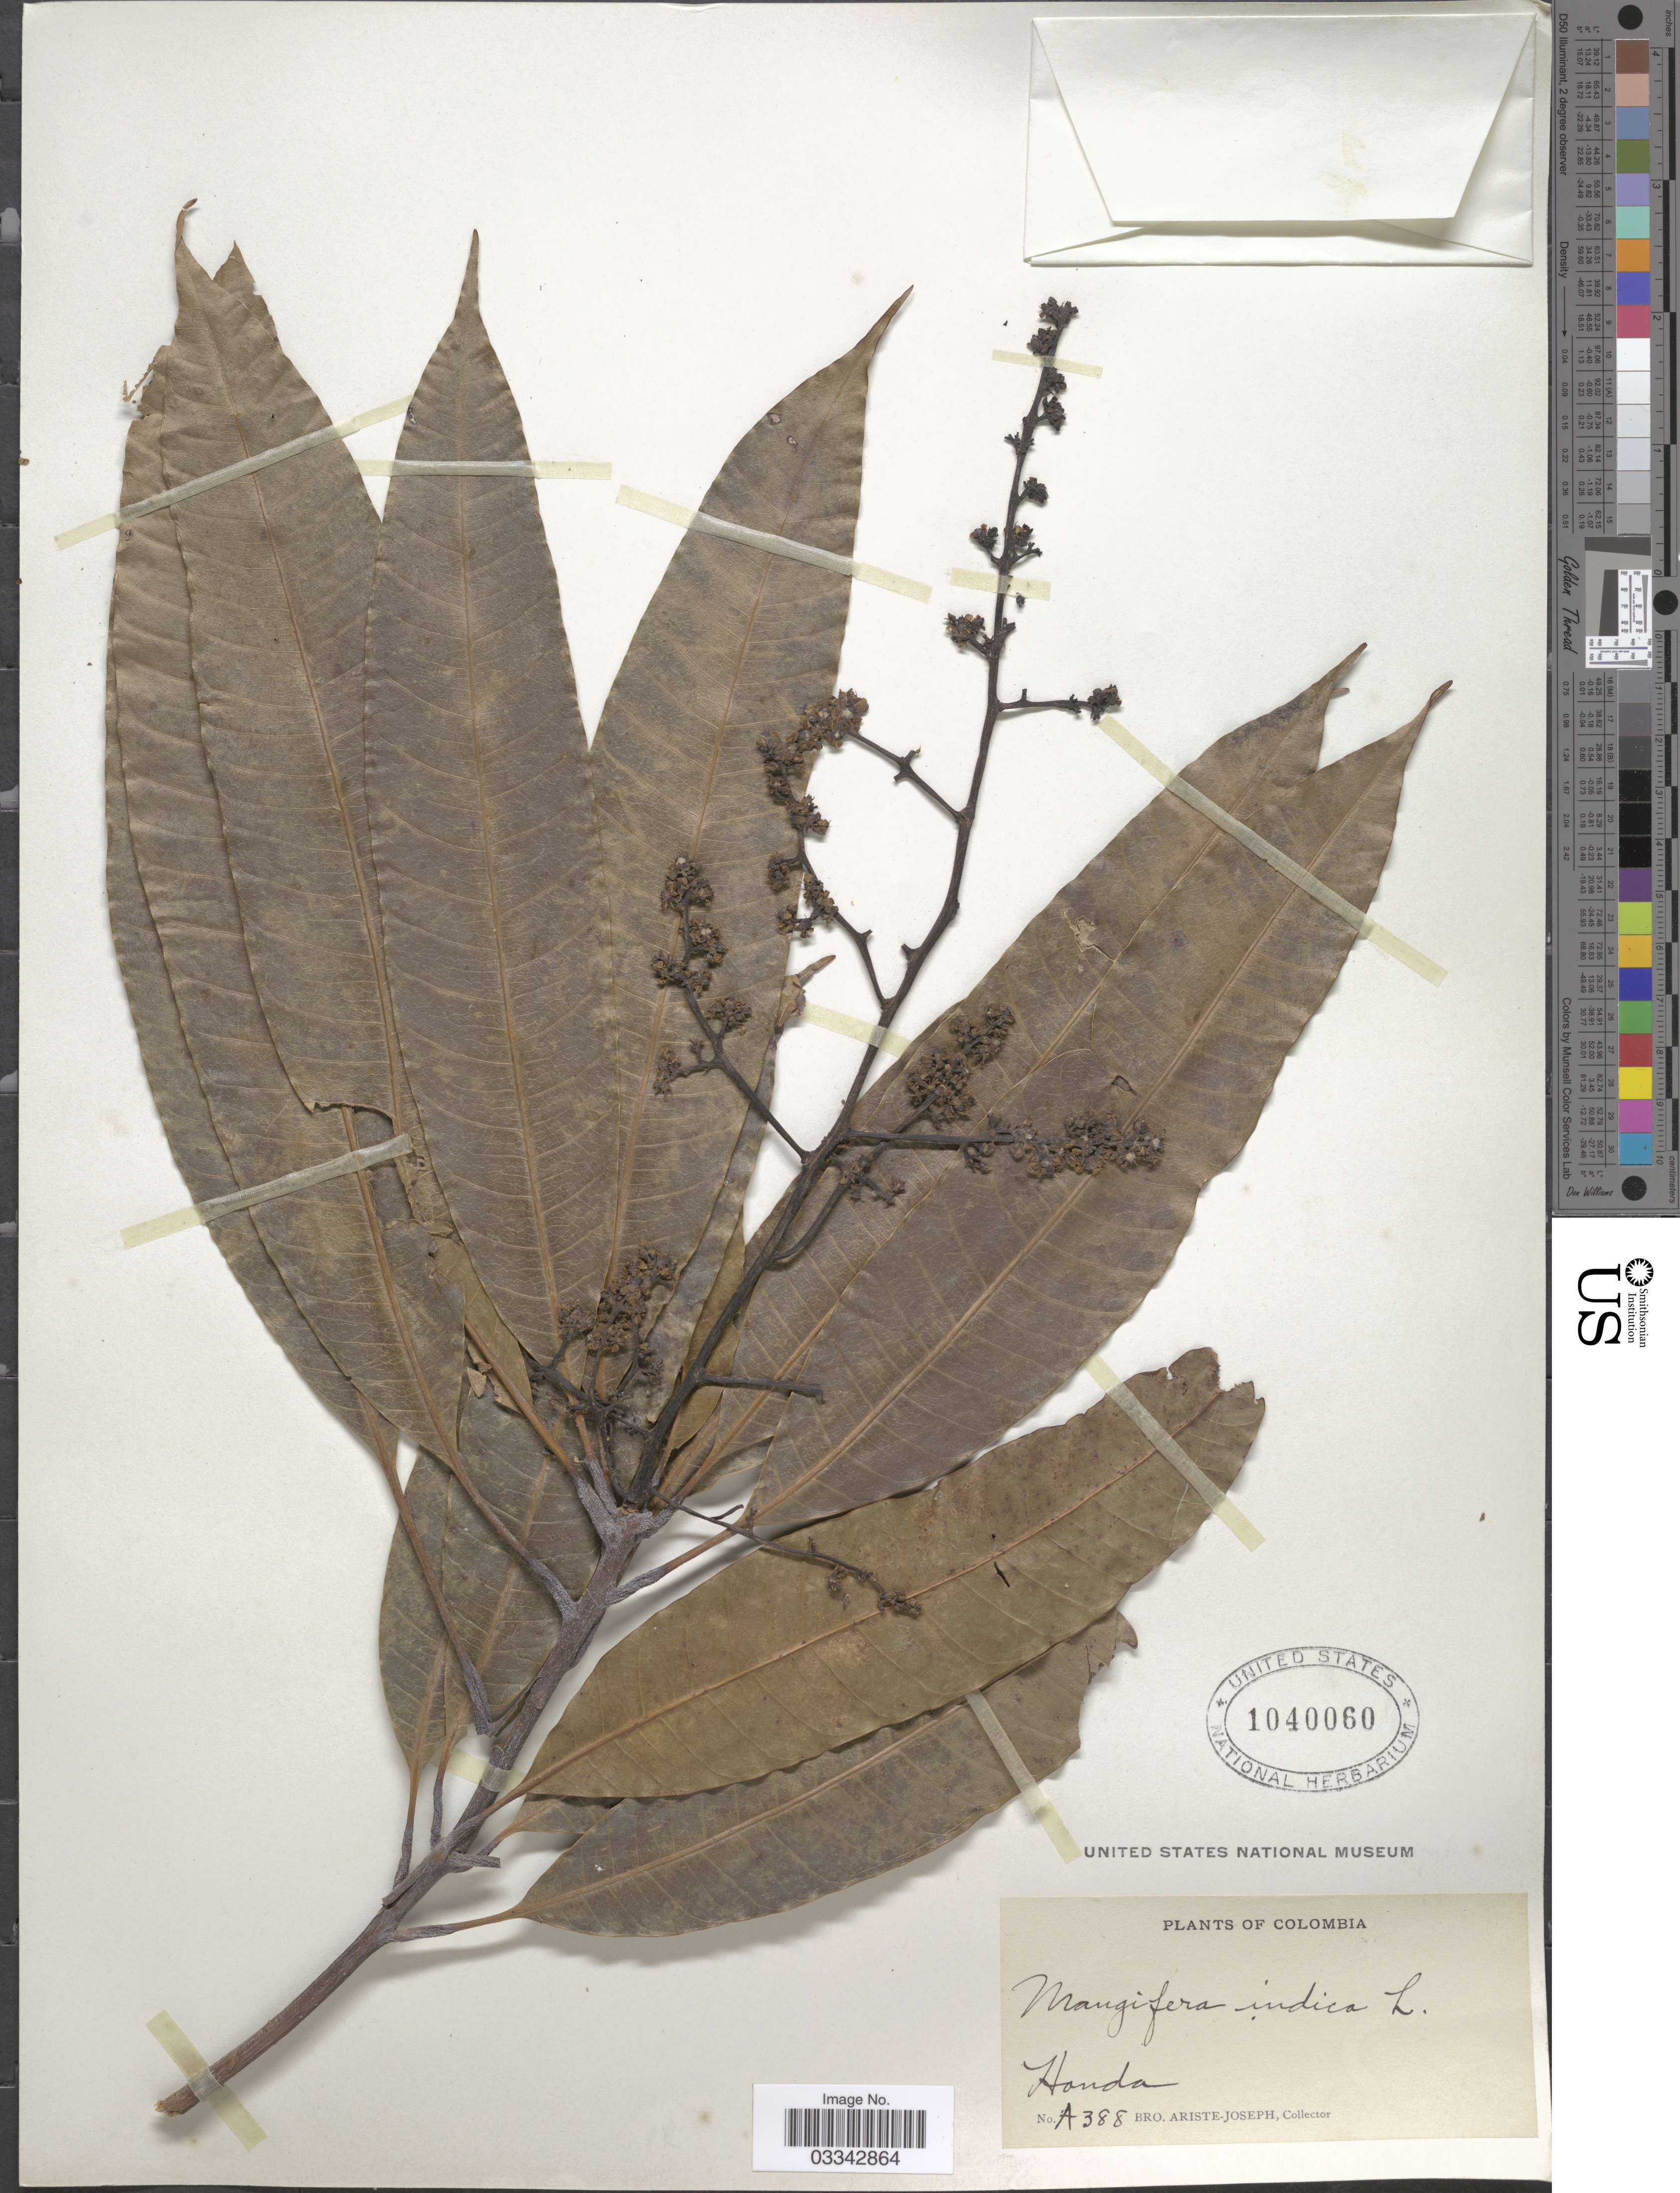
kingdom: Plantae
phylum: Tracheophyta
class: Magnoliopsida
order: Sapindales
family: Anacardiaceae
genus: Mangifera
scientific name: Mangifera indica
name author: L.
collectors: Bro. Ariste-Joseph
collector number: A388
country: Colombia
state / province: Tolima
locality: Honda.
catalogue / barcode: US 1040060